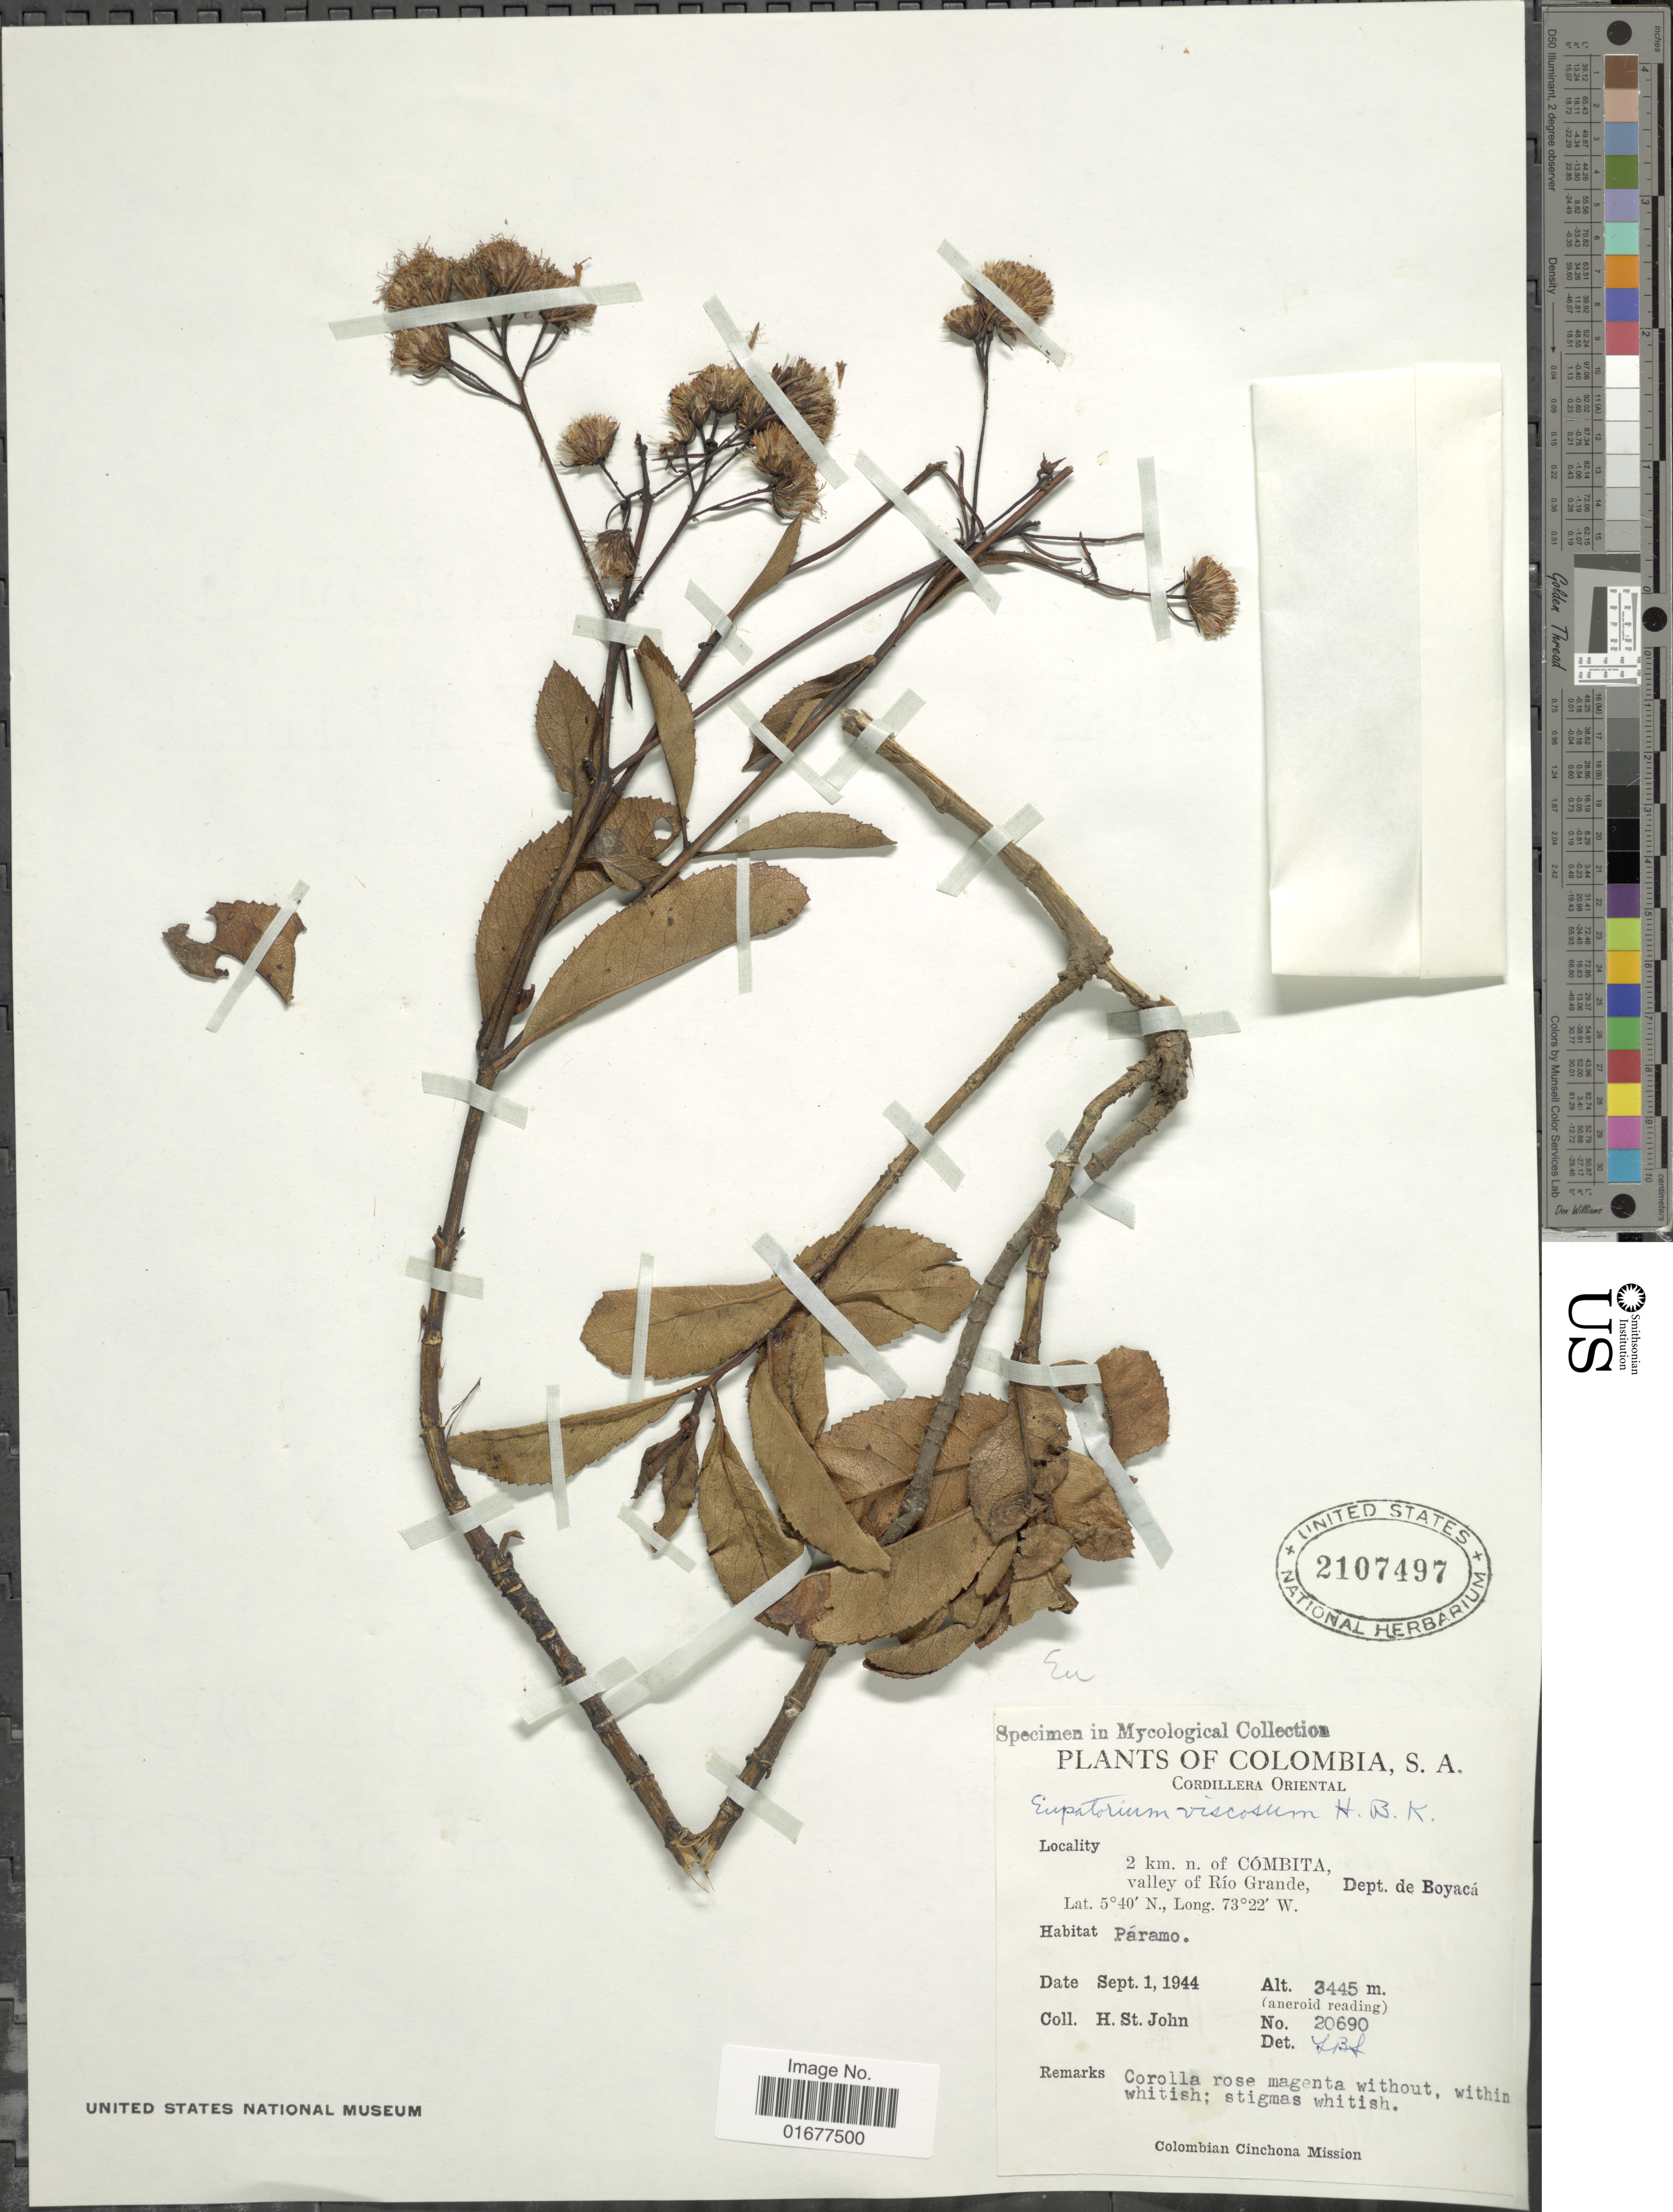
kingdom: Plantae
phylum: Tracheophyta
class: Magnoliopsida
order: Asterales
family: Asteraceae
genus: Ageratina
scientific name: Ageratina latipes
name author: (Benth.) R.M. King & H. Rob.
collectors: H. St. John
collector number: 20690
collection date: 1944-09-01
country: Colombia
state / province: Boyacá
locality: Cordillera Oriental, 2 km. n. of Combita, valley of Rio Grande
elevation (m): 3445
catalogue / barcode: US 2107497